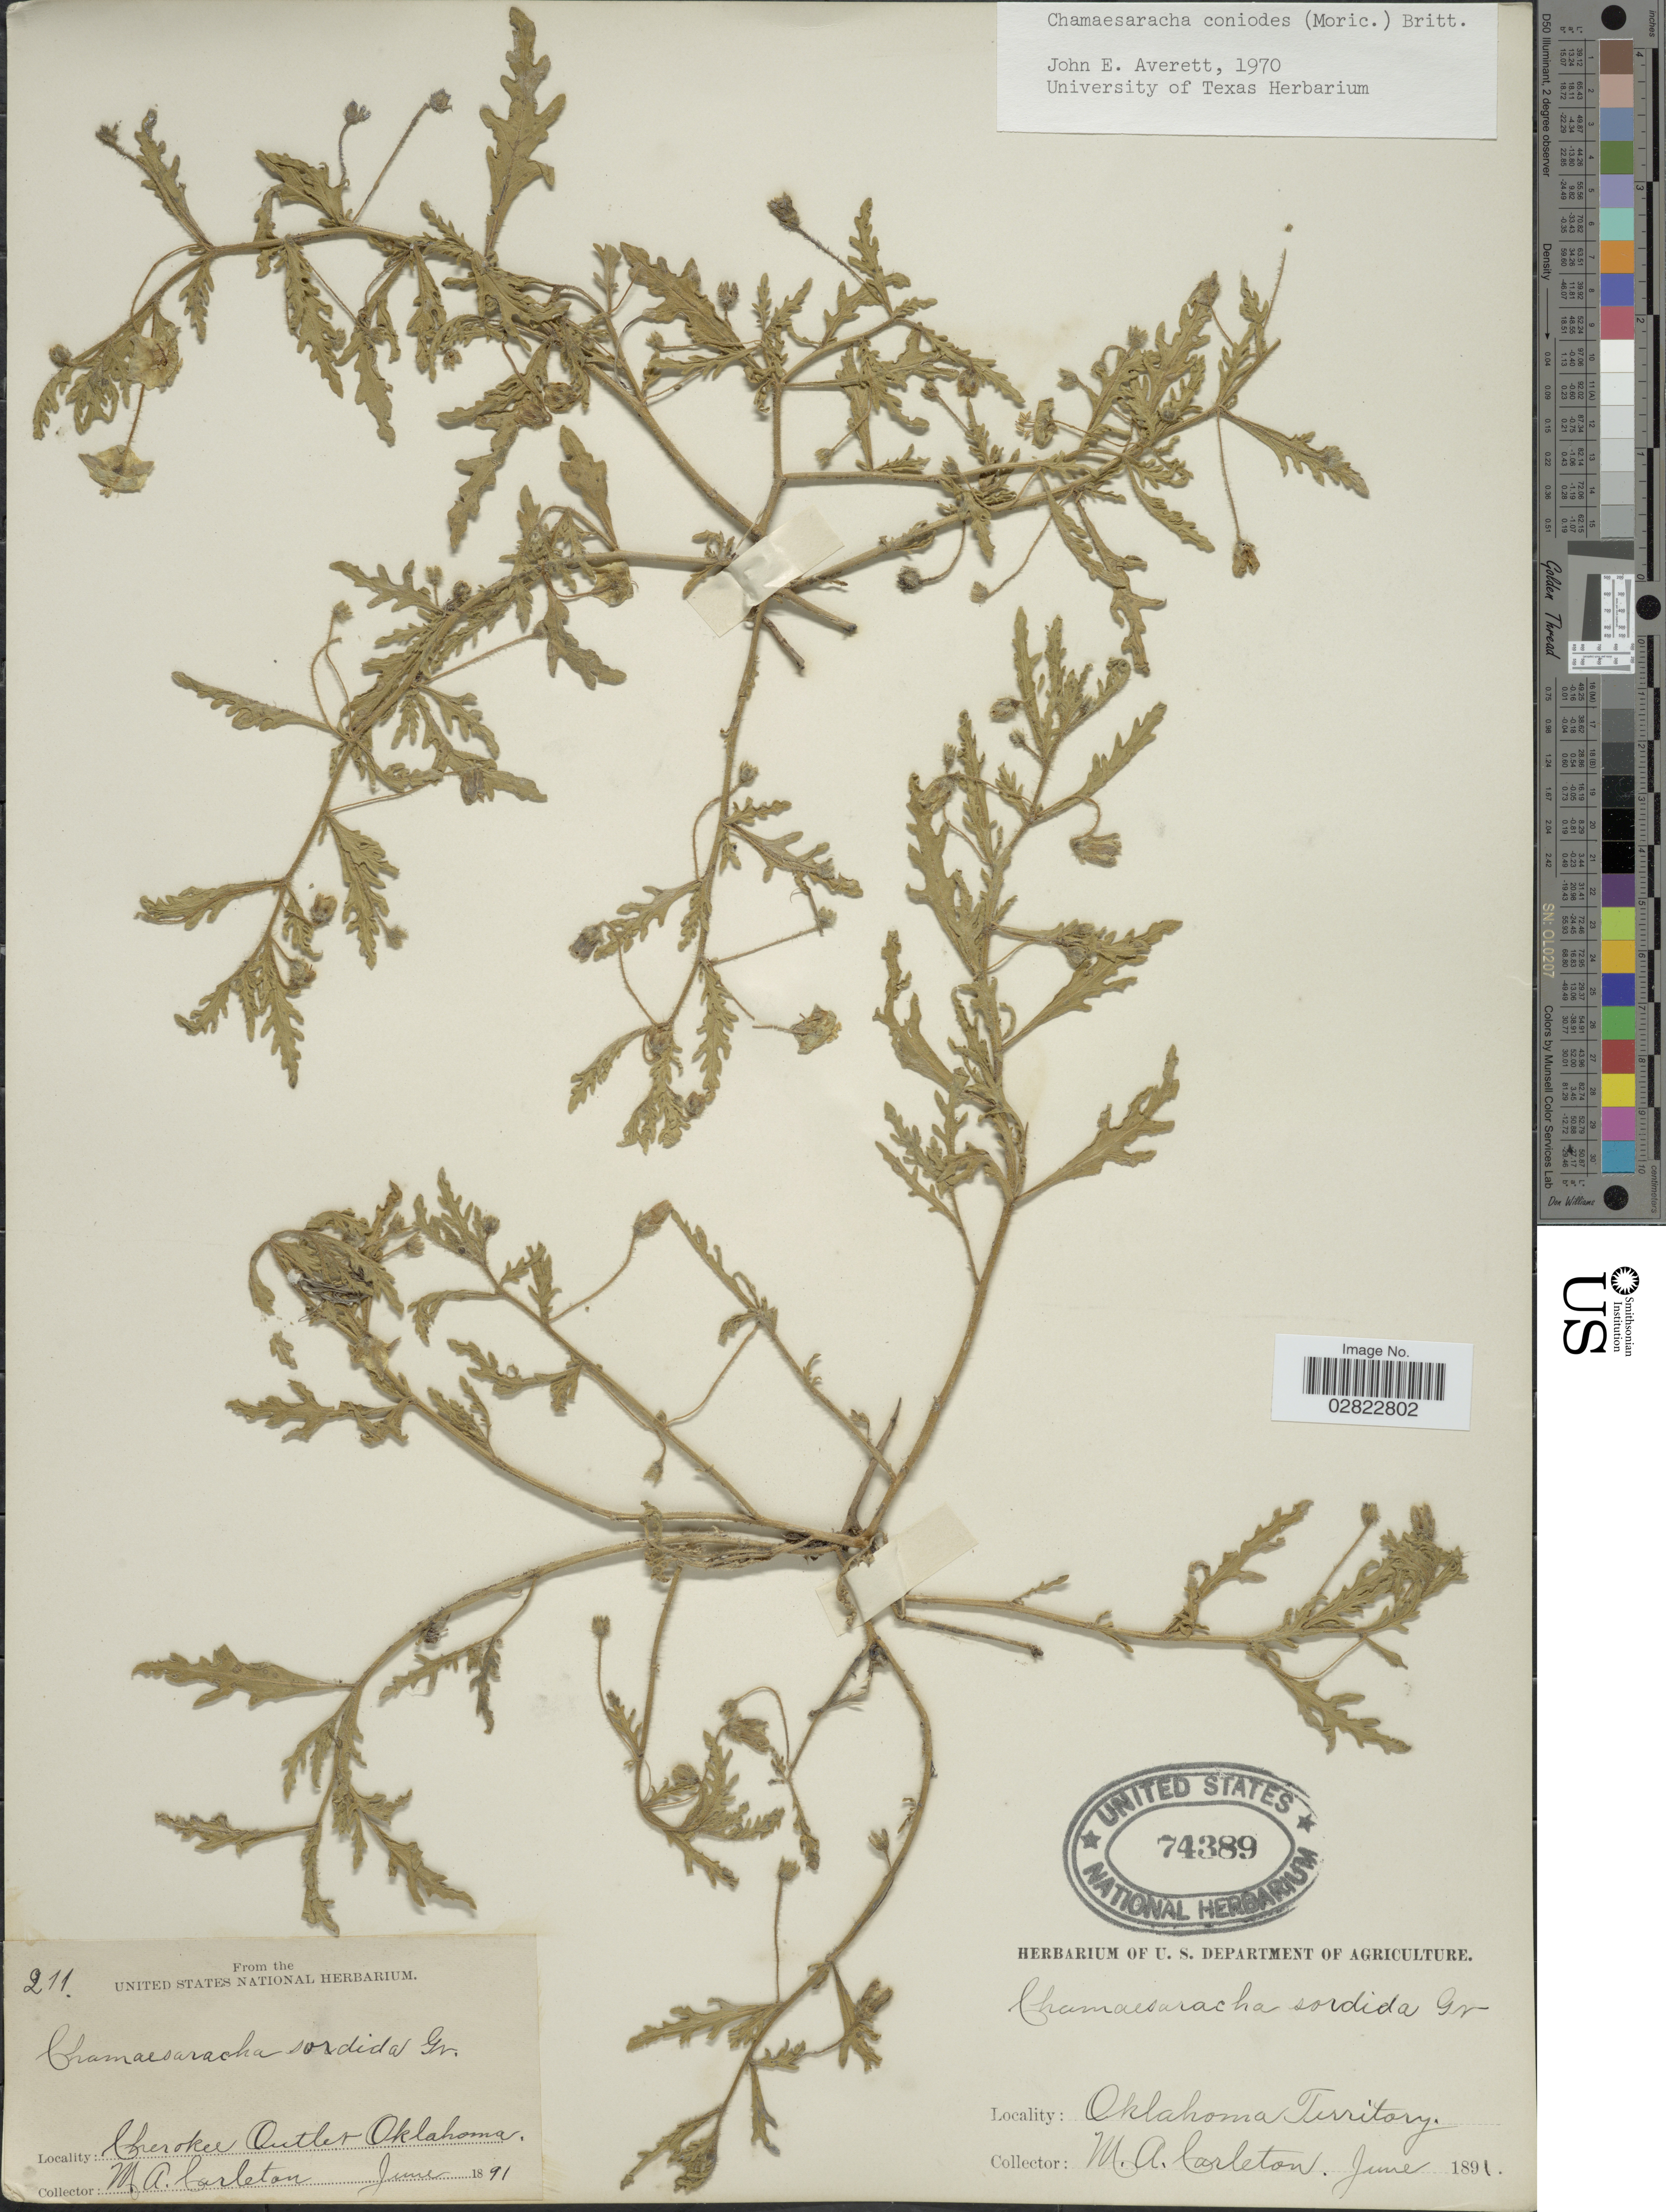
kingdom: Plantae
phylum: Tracheophyta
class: Magnoliopsida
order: Solanales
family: Solanaceae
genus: Chamaesaracha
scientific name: Chamaesaracha coniodes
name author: (Moric. ex Dunal) Britton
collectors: M. A. Carleton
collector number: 211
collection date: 1891-06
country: United States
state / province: Oklahoma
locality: Cherokee Outlet, Oklahoma Territory.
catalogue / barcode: US 74389